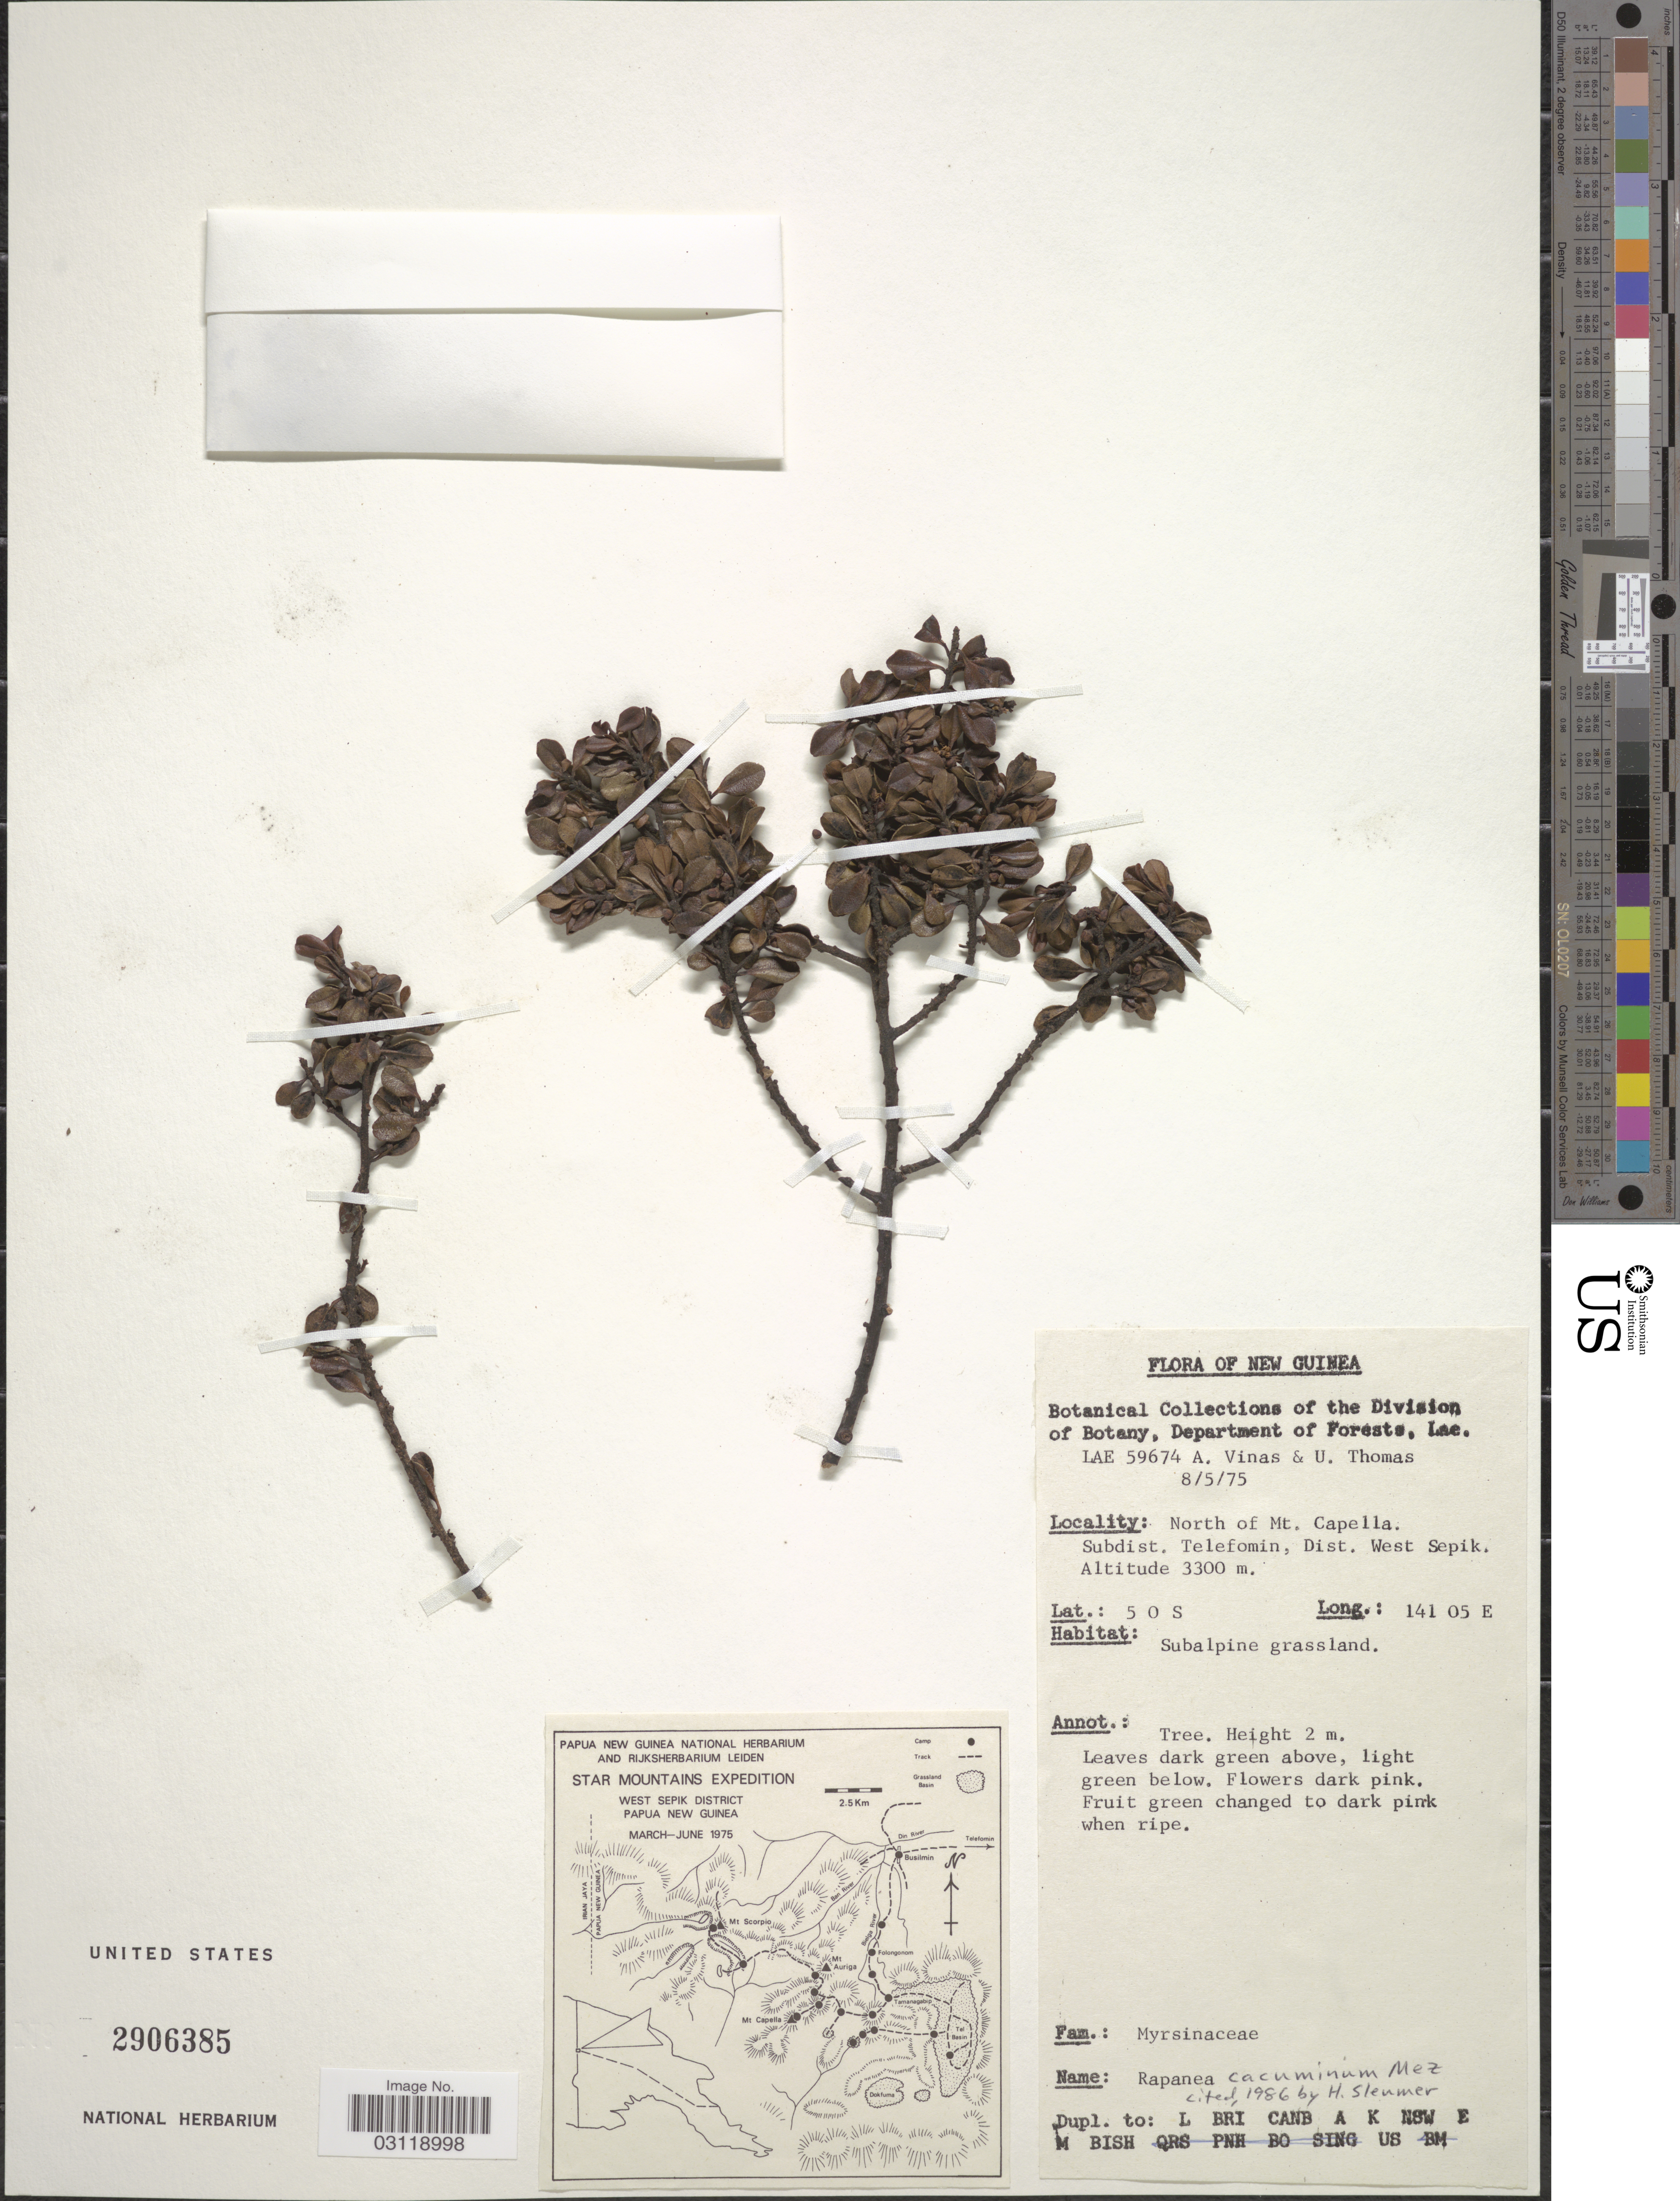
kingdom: Plantae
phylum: Tracheophyta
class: Magnoliopsida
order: Ericales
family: Primulaceae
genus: Rapanea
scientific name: Rapanea cacuminum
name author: Mez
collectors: A. Vinas & U. Thomas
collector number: LAE59674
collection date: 1975-05-08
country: Papua New Guinea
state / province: Sandaun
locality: New Guinea. Star Mountains. North of Mt. Capella. Subdist. Telefomin, Dist. West Sepik.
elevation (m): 3300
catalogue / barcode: US 2906385